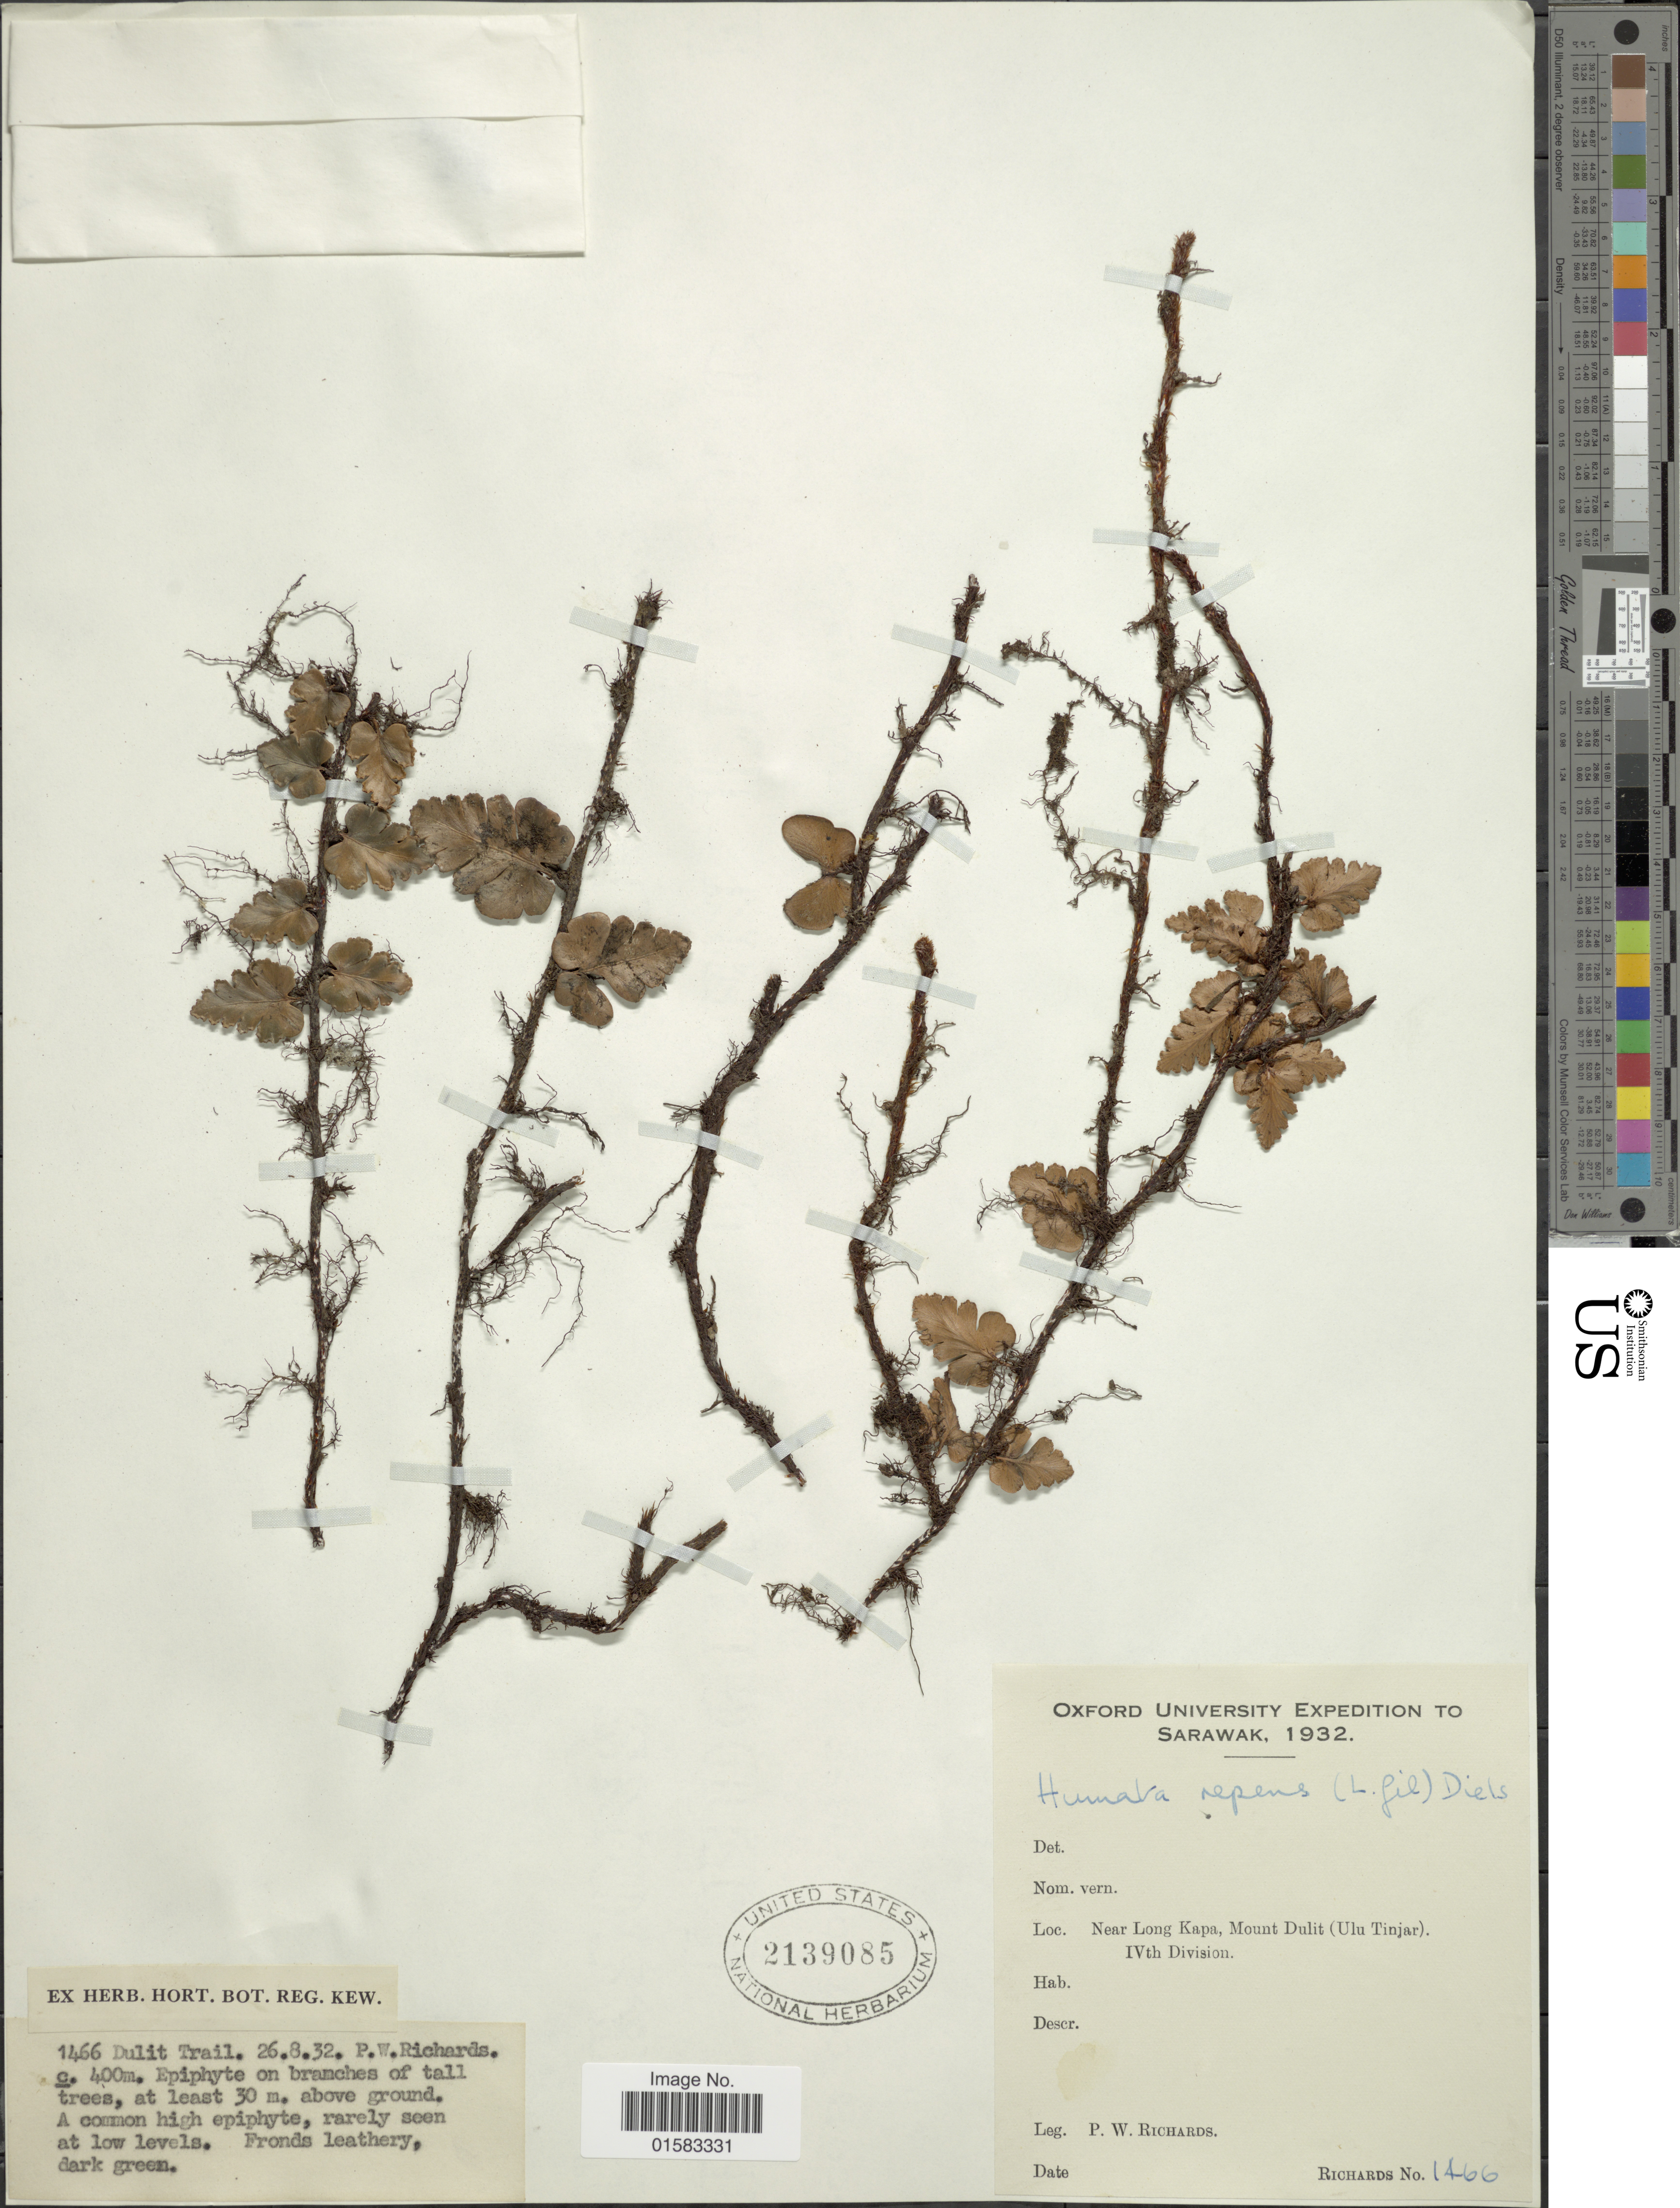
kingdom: Plantae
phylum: Tracheophyta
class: Polypodiopsida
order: Polypodiales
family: Davalliaceae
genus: Davallia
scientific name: Davallia repens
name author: (L. f.) Kuhn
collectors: P. Richards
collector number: Richards 1466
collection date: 1932-08-26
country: Malaysia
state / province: Sarawak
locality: Dulit Trail, Near Long Kpaa, Mount Dulit (Ulu Tinjar) IVth Division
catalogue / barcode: US 2139085